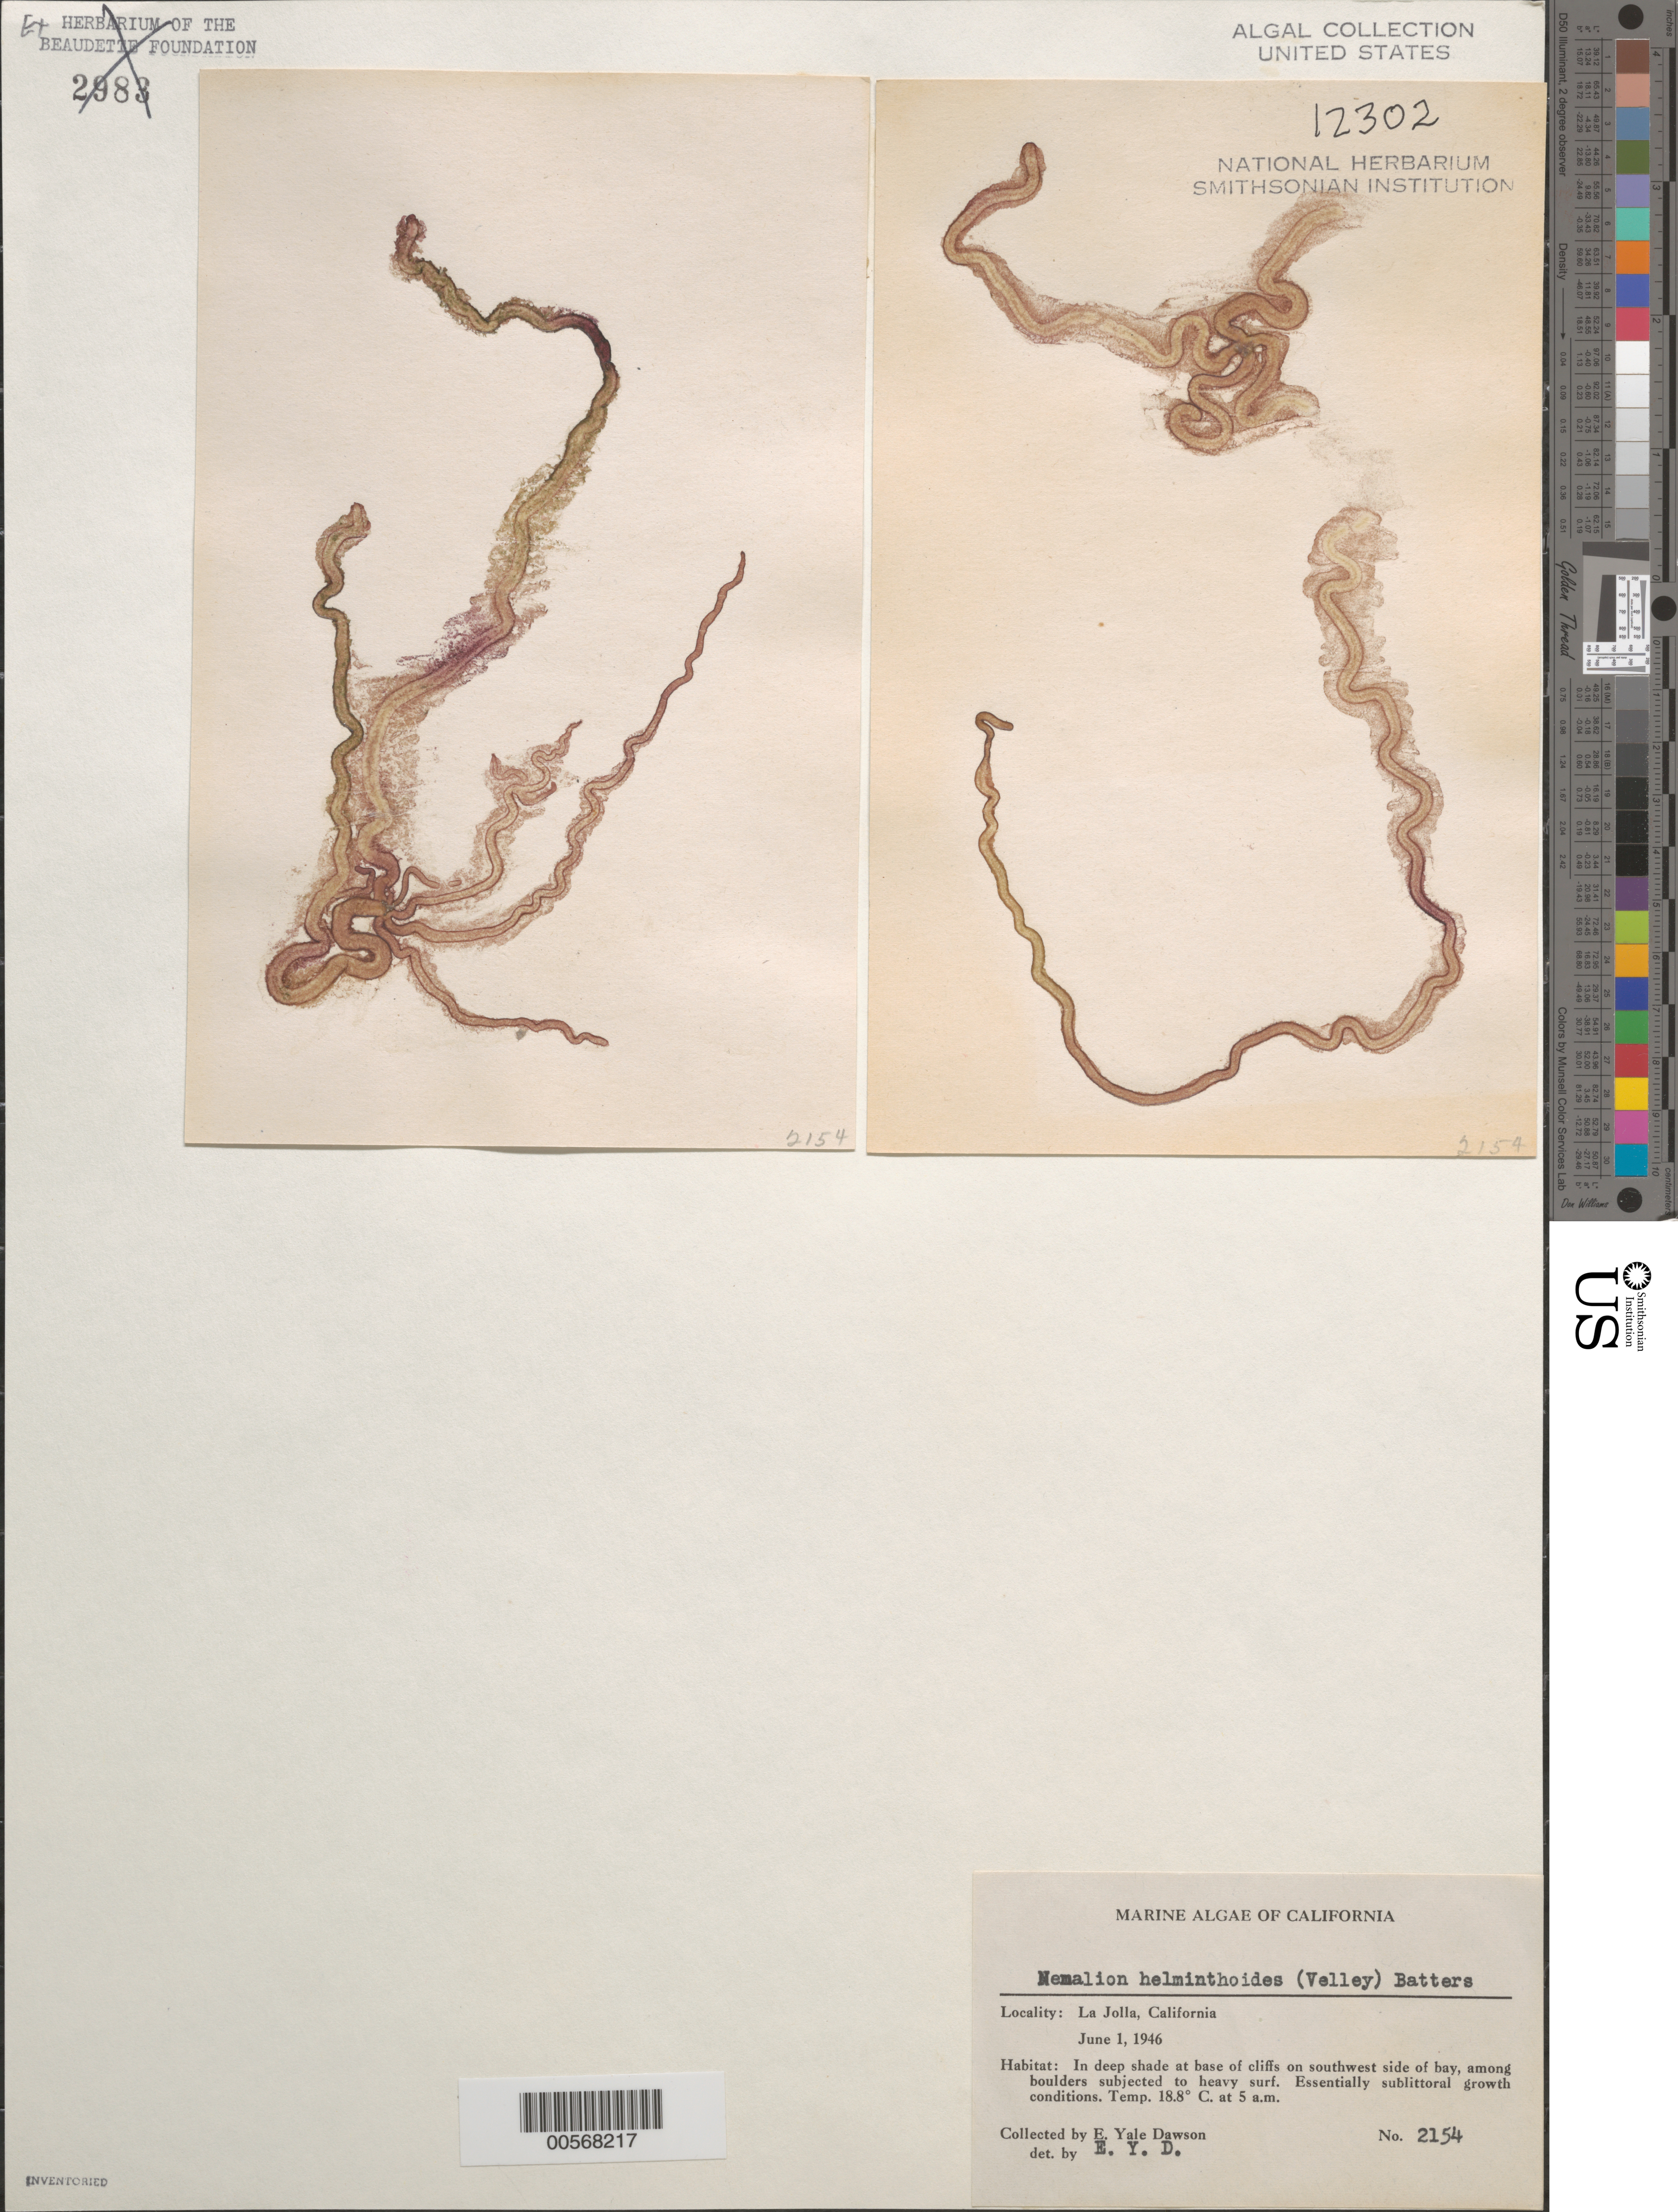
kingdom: Plantae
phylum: Rhodophyta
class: Florideophyceae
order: Nemaliales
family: Nemaliaceae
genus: Nemalion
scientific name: Nemalion multifidum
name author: (Lyngb.) Chauvin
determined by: Algae name updating Project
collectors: E. Y. Dawson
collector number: EYD 2154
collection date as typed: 01 Jun 1946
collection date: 1946-06-01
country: United States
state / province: California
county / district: San Diego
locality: La Jolla, southwest La Jolla Bay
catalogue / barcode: US 12302